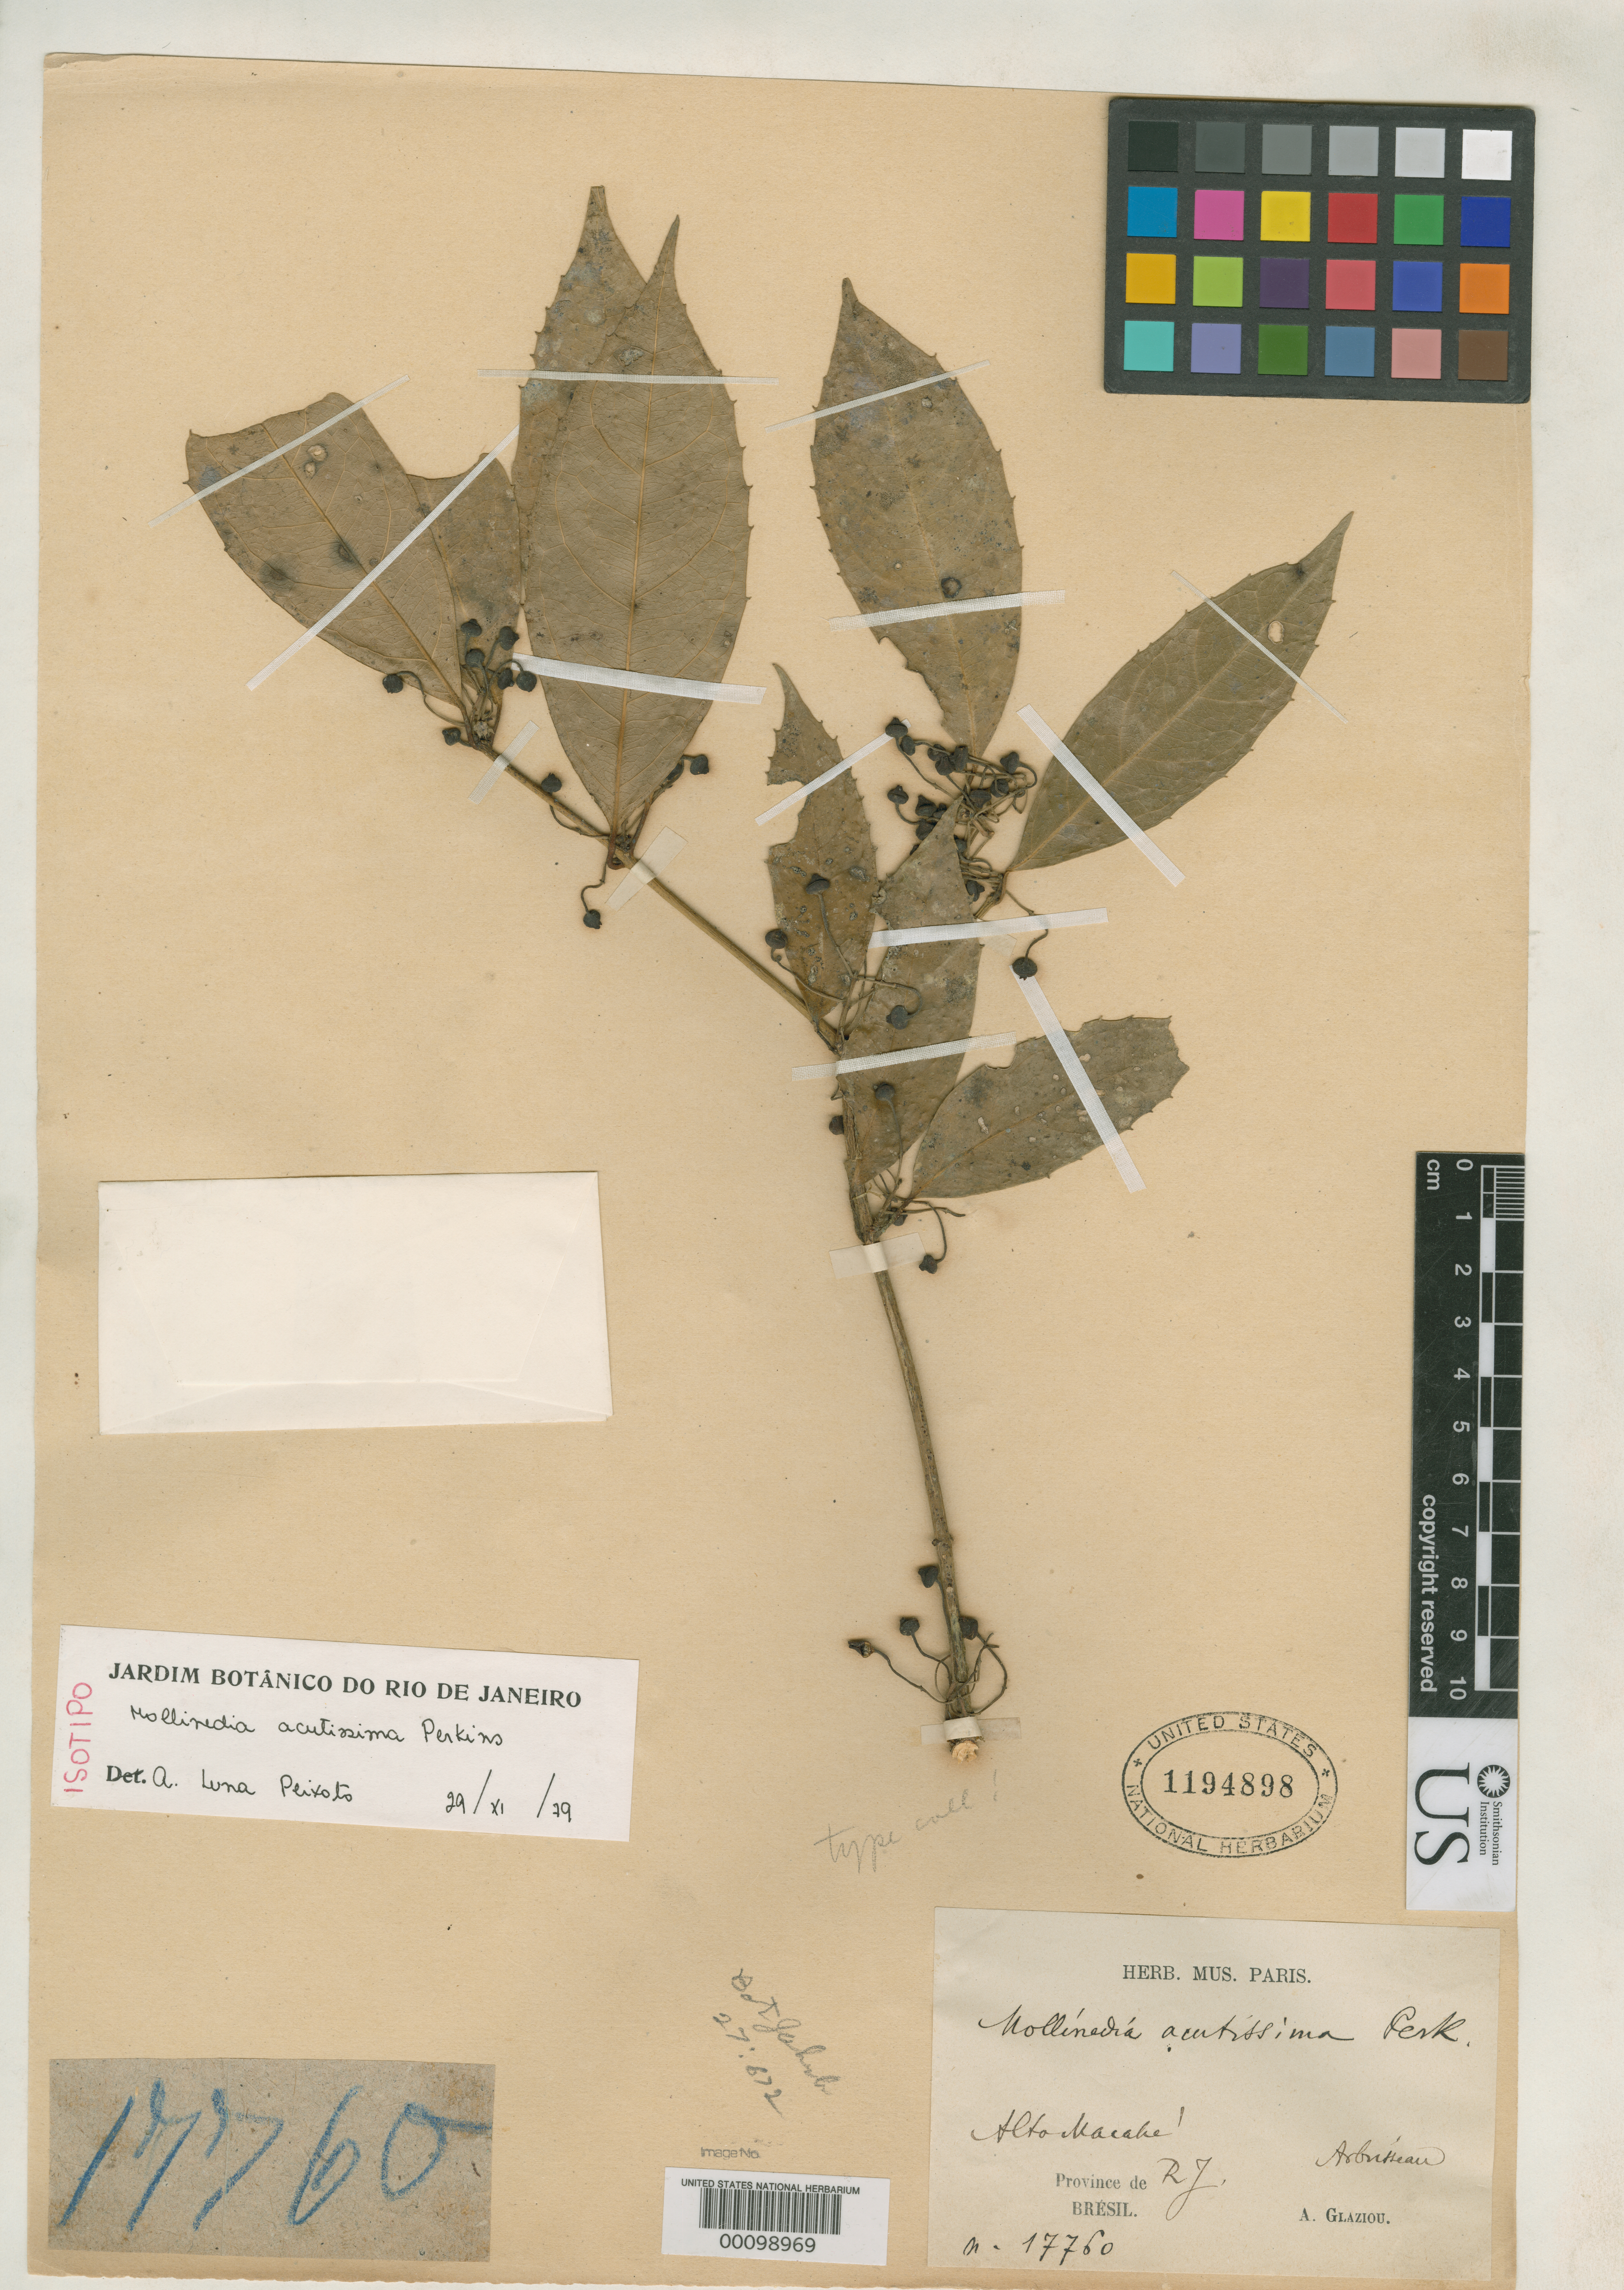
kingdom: Plantae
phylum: Tracheophyta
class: Magnoliopsida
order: Laurales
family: Monimiaceae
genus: Mollinedia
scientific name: Mollinedia acutissima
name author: Perkins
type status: Isotype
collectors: A. F. M. Glaziou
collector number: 17760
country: Brazil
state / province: Rio de Janeiro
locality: Alto Macahe.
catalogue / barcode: US 1194898